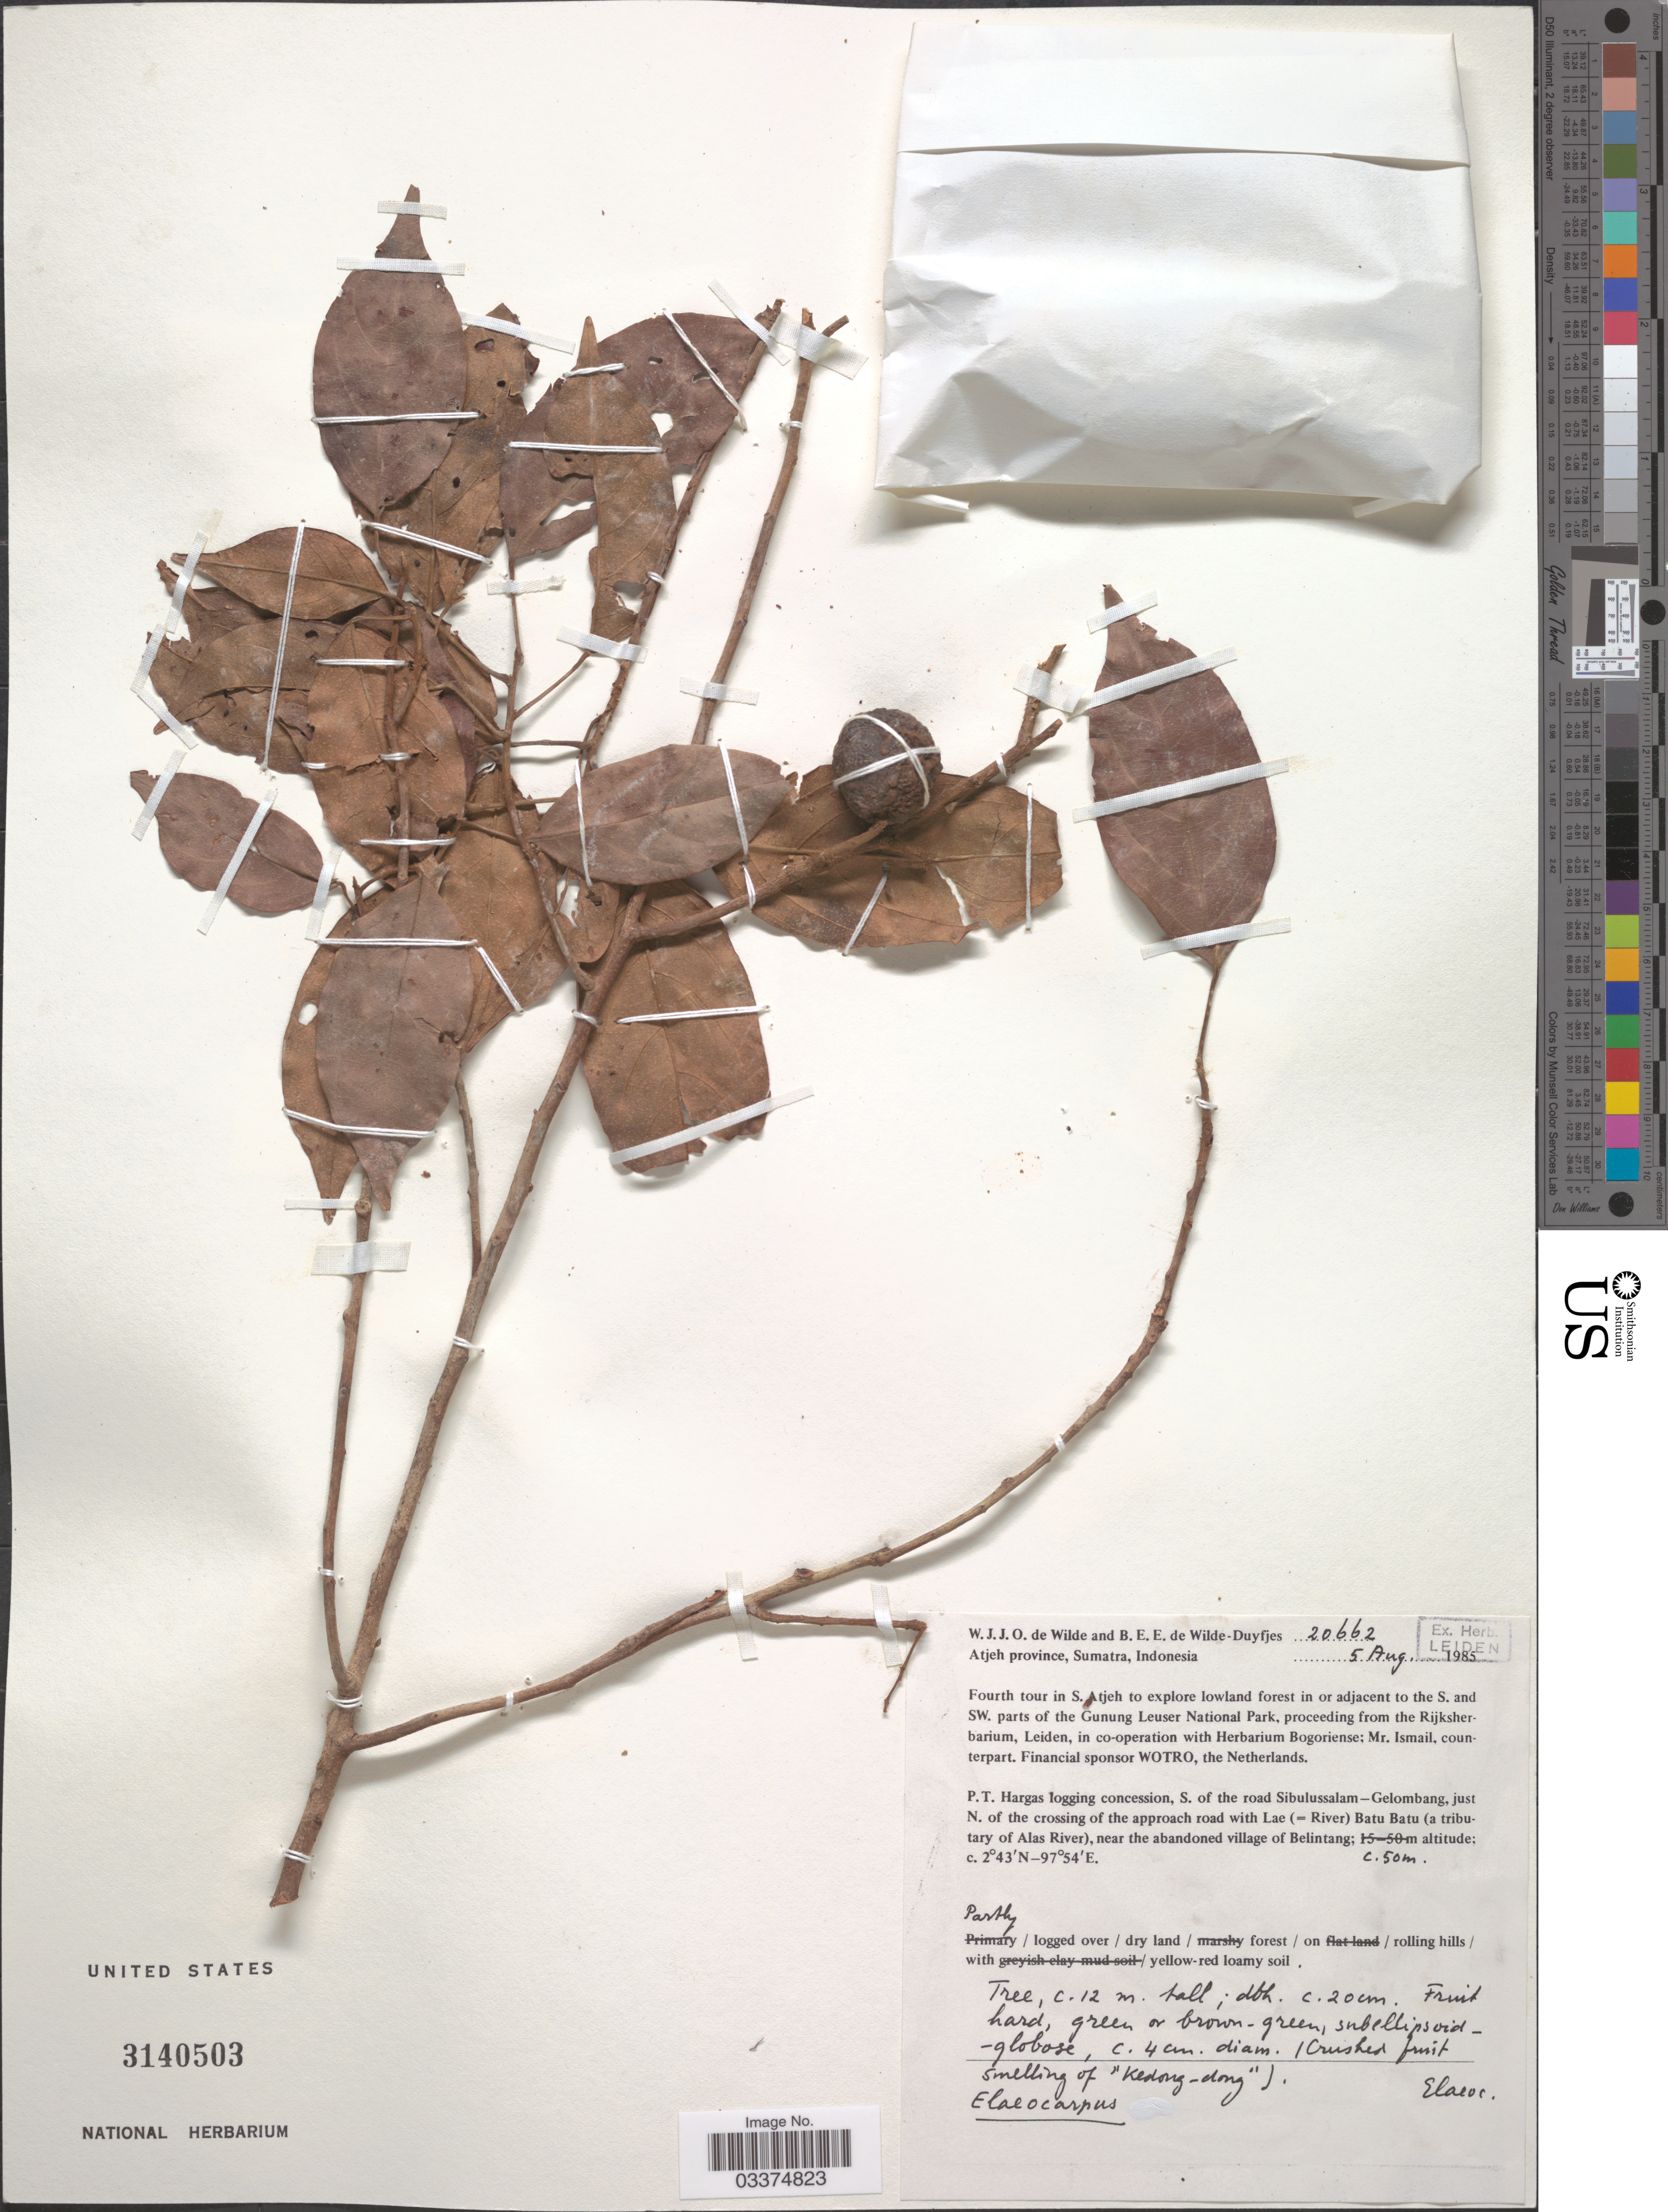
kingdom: Plantae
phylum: Tracheophyta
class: Magnoliopsida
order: Oxalidales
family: Elaeocarpaceae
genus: Elaeocarpus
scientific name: Elaeocarpus sp.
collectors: W. J. de Wilde & B. E. de Wilde-Duyfjes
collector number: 20662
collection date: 1985-08-05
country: Indonesia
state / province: Sumatra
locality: Atjeh province. S. Atjeh lowland forest in or adjacent to the S. and SW. parts of the Gunung Leuser National Park. P.T. Hargas logging concession, S. of the road Silbulussalam-Gelombang, just N. of the crossing of the approach road with Lae (=River) Batu Batu (a tributary of Alas River), near the abandoned village of Belintang.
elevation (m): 50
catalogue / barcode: US 3140503